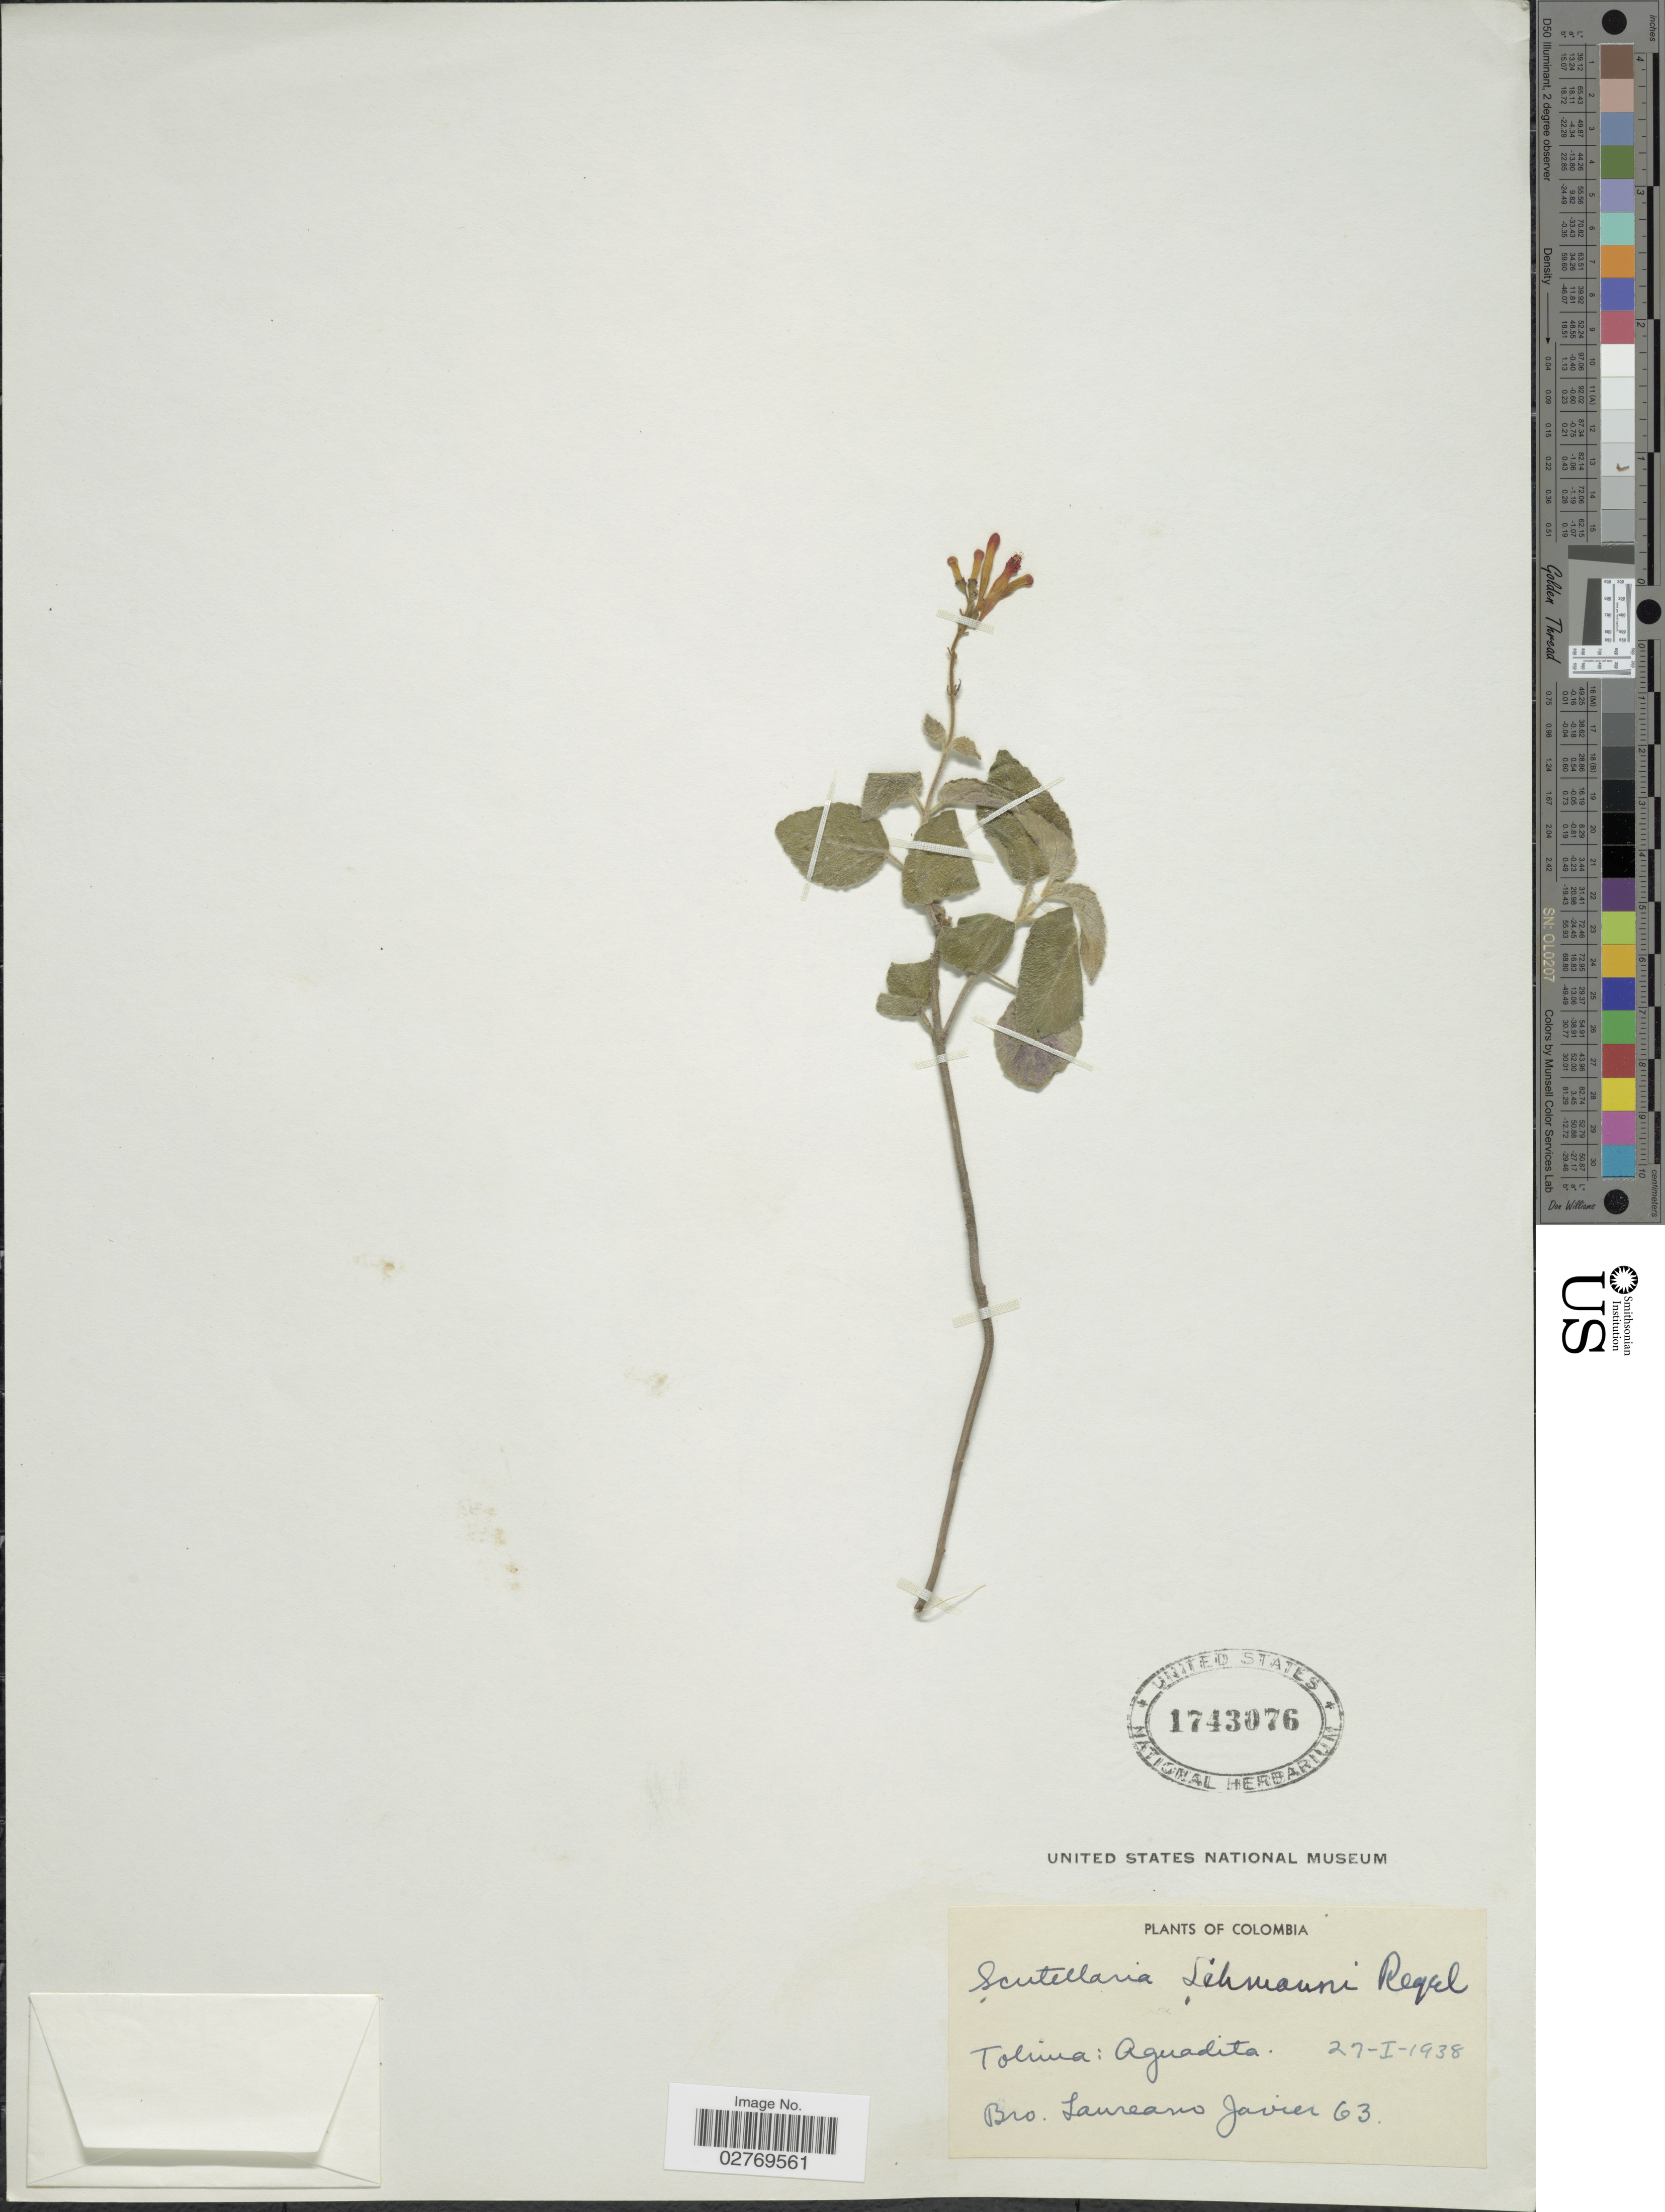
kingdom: Plantae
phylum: Tracheophyta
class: Magnoliopsida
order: Lamiales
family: Lamiaceae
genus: Scutellaria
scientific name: Scutellaria lehmannii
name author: Regel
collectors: L. Javier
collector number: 63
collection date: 1938-01-27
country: Colombia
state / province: Tolima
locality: Aguadita.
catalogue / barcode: US 1743076